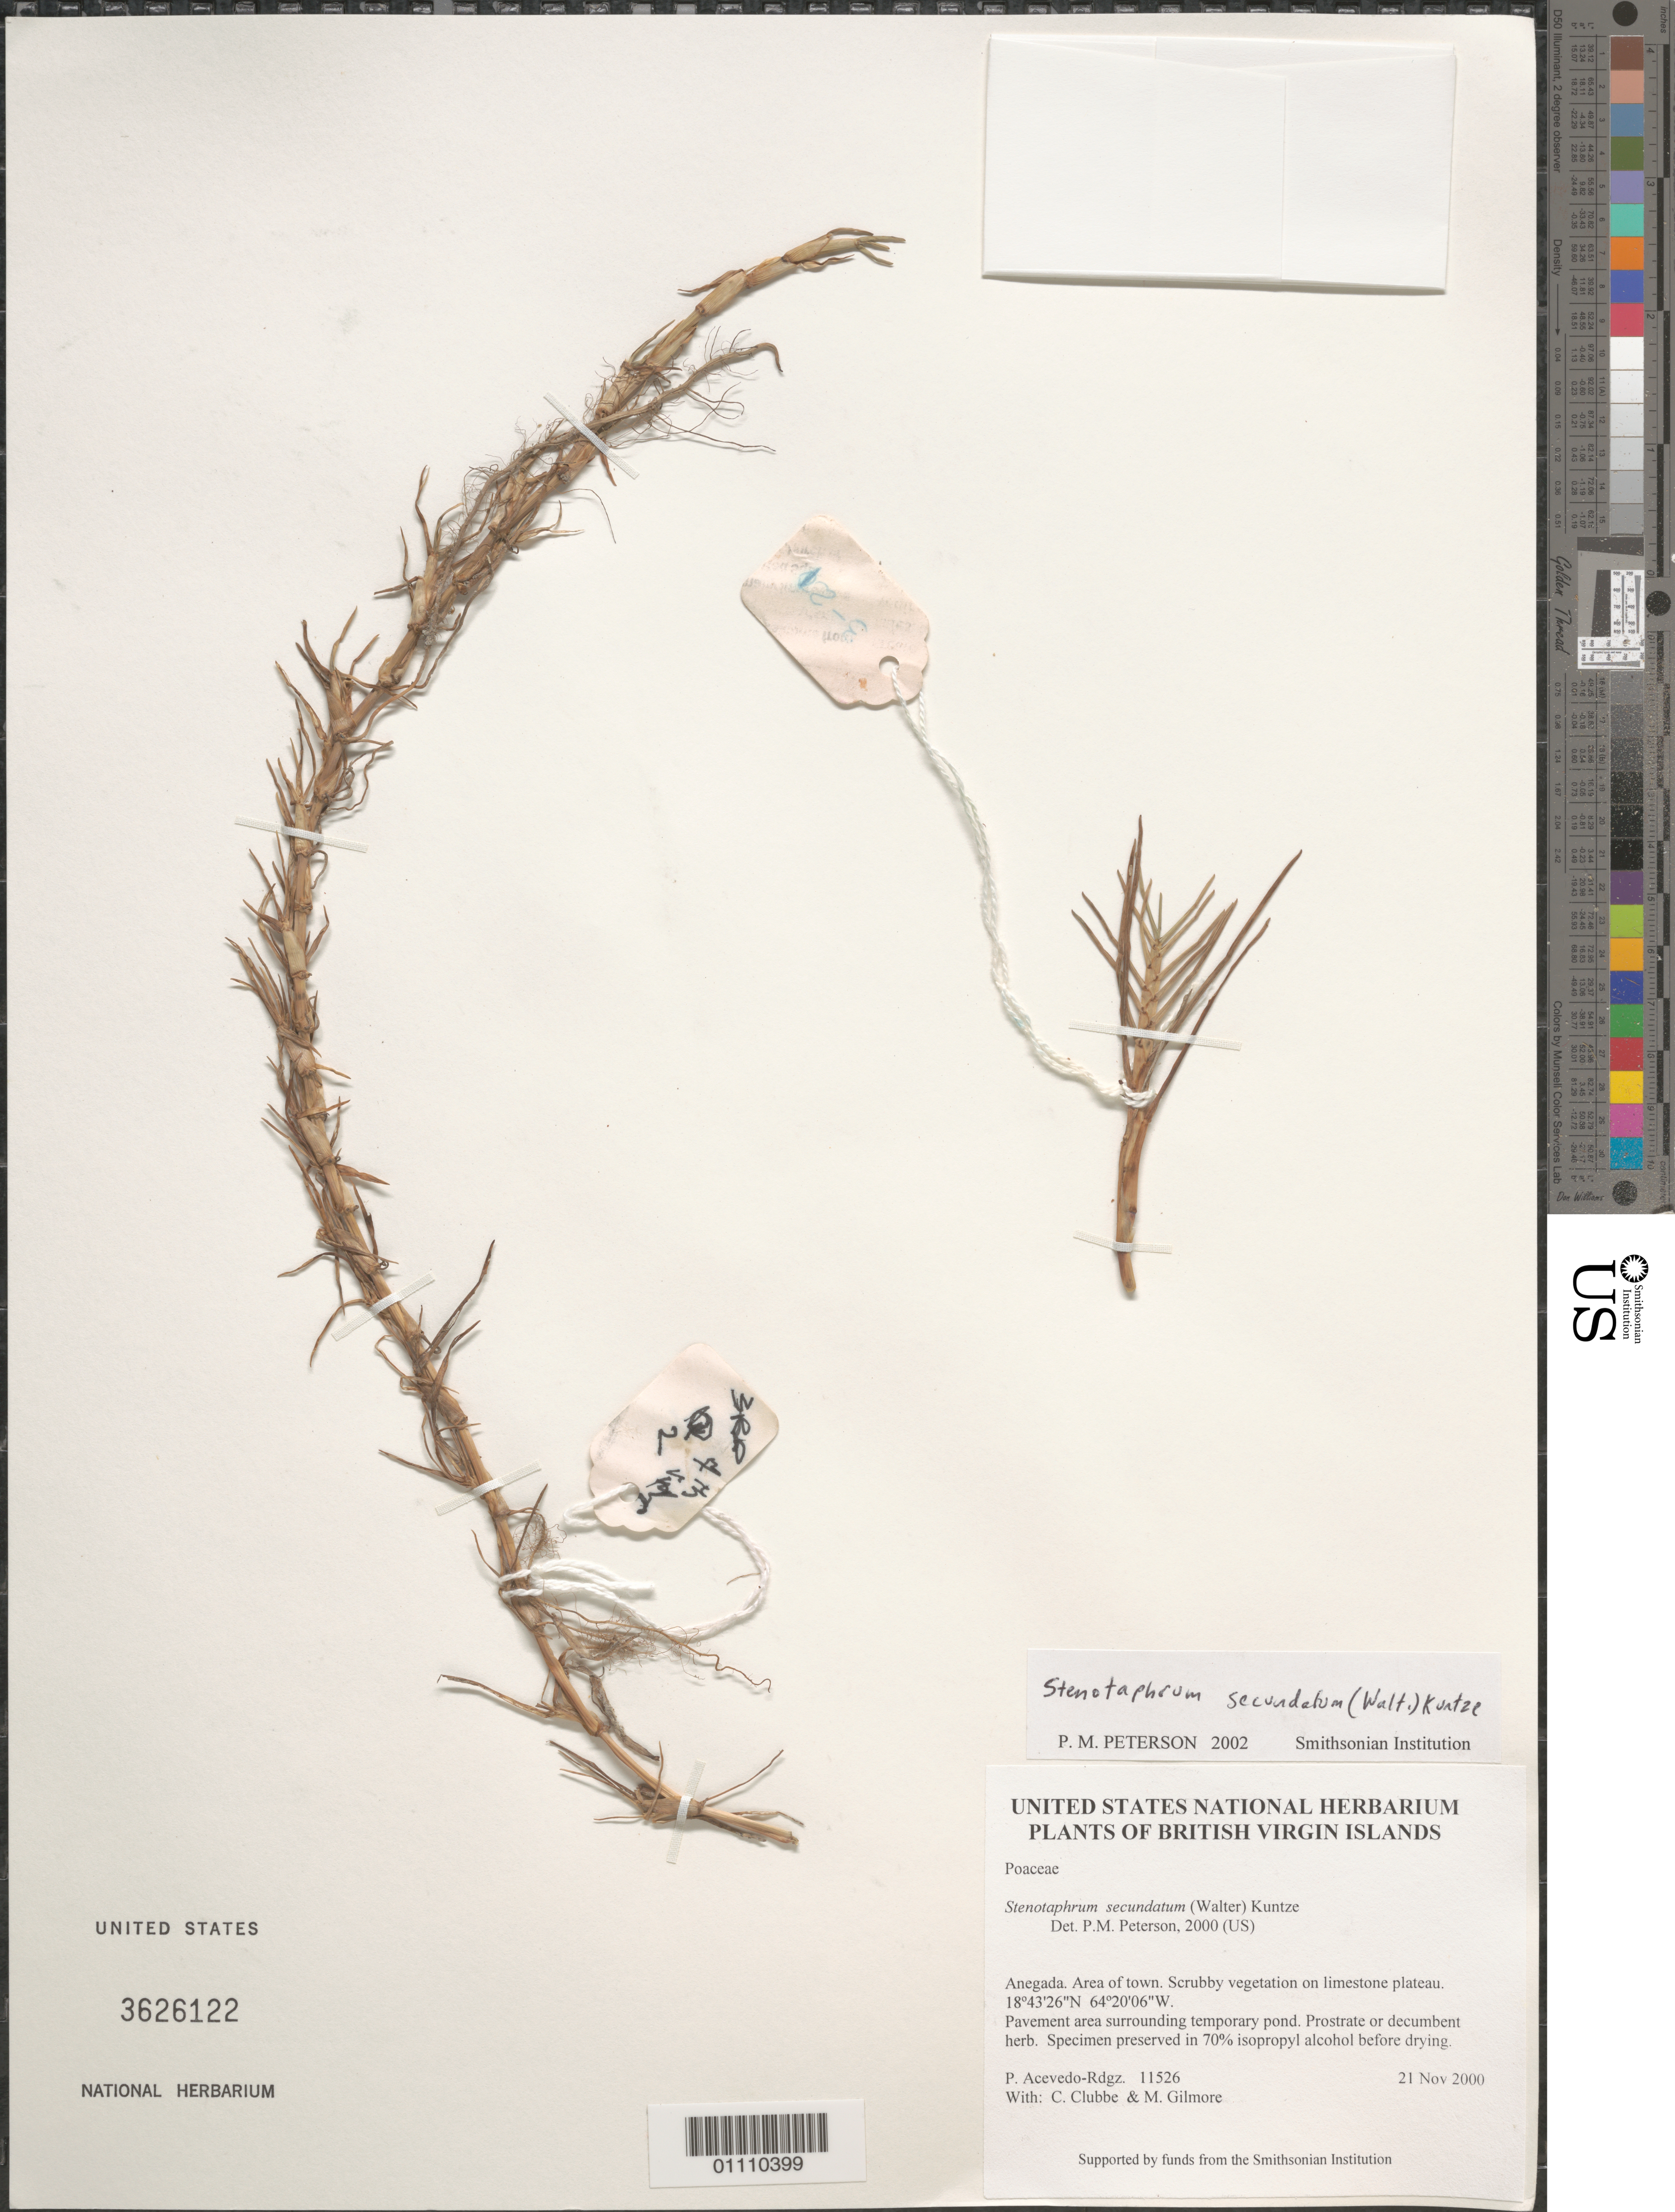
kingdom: Plantae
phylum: Tracheophyta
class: Liliopsida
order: Poales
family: Poaceae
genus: Stenotaphrum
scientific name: Stenotaphrum secundatum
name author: (Walter) Kuntze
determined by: Peterson, Paul M., (BOT), Smithsonian Institution - National Museum of Natural History (UNITED STATES)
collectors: P. Acevedo-Rodr., C. Clubbe & M. Gilmore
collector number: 11526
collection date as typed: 21 Nov 2000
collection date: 2000-11-21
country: British Virgin Islands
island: Anegada I.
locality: Area of town. Scrubby vegetation on limestone plateau.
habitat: Pavement area surrounding temporary pond.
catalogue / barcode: US 3626122